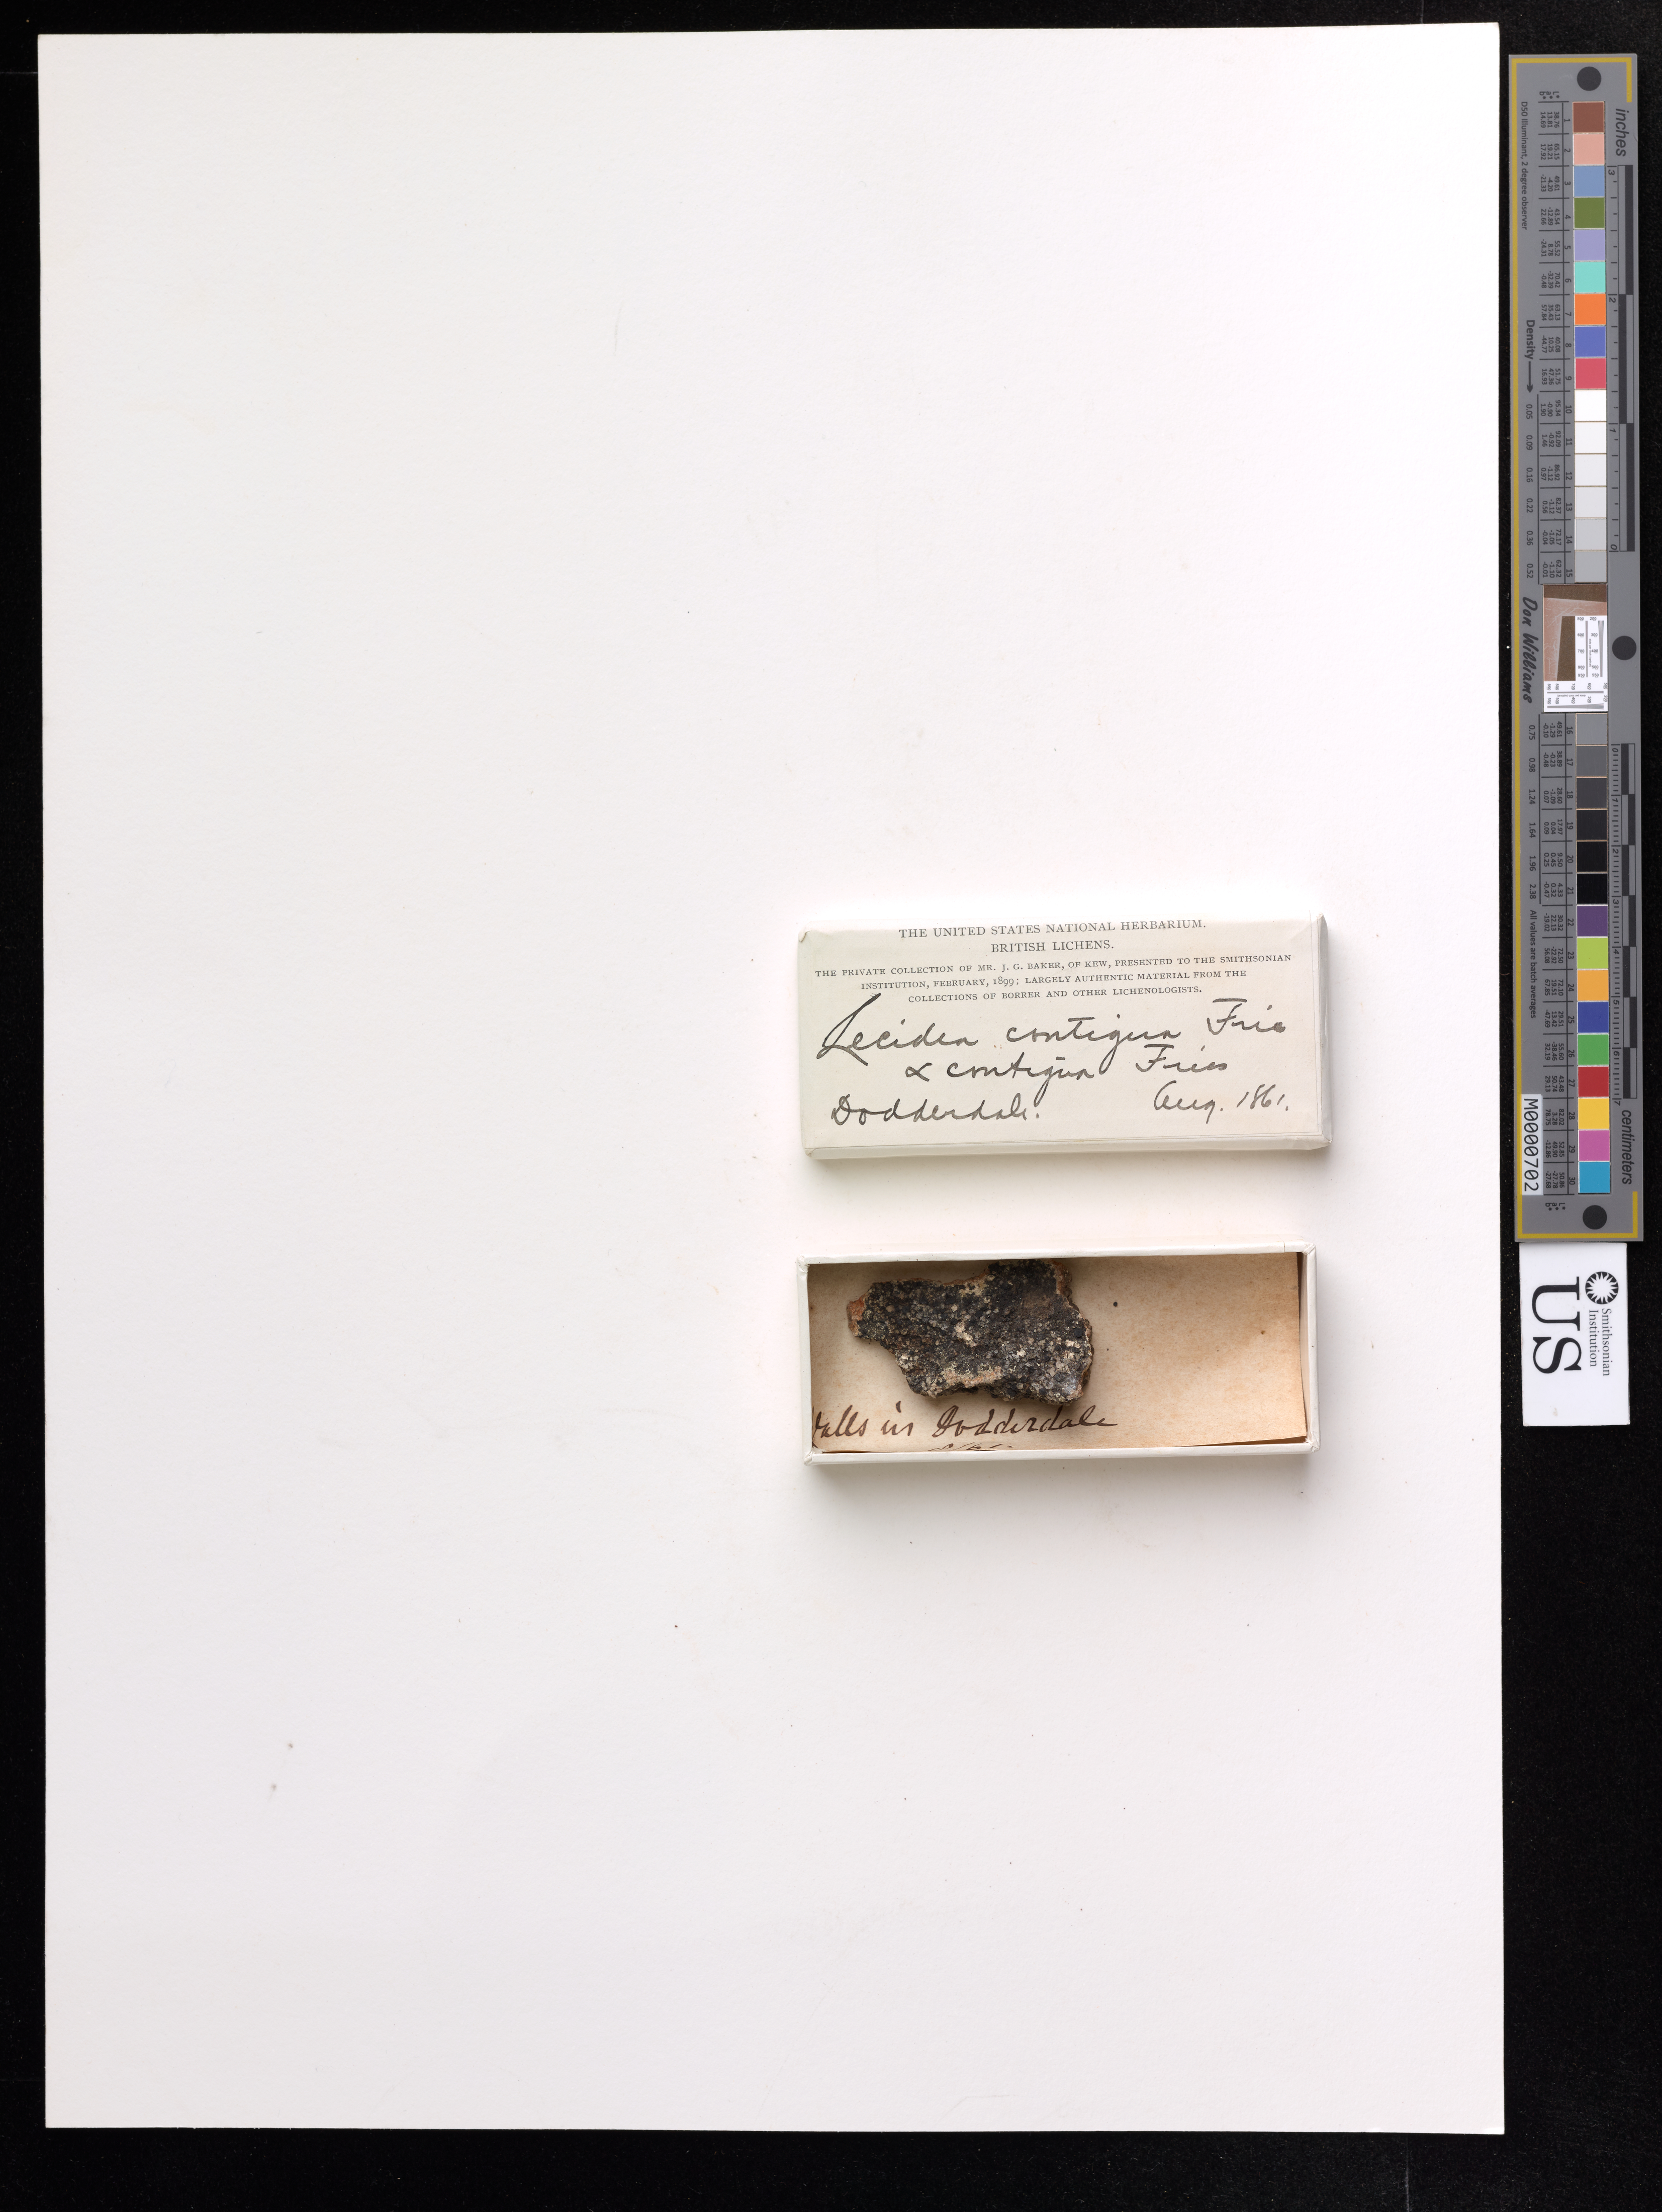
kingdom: Fungi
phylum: Ascomycota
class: Lecanoromycetes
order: Lecideales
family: Lecideaceae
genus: Lecidea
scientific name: Lecidea contigua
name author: (Hoffm.) Fr.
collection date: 1861-08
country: Ireland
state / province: Leinster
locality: Dodder Dale.